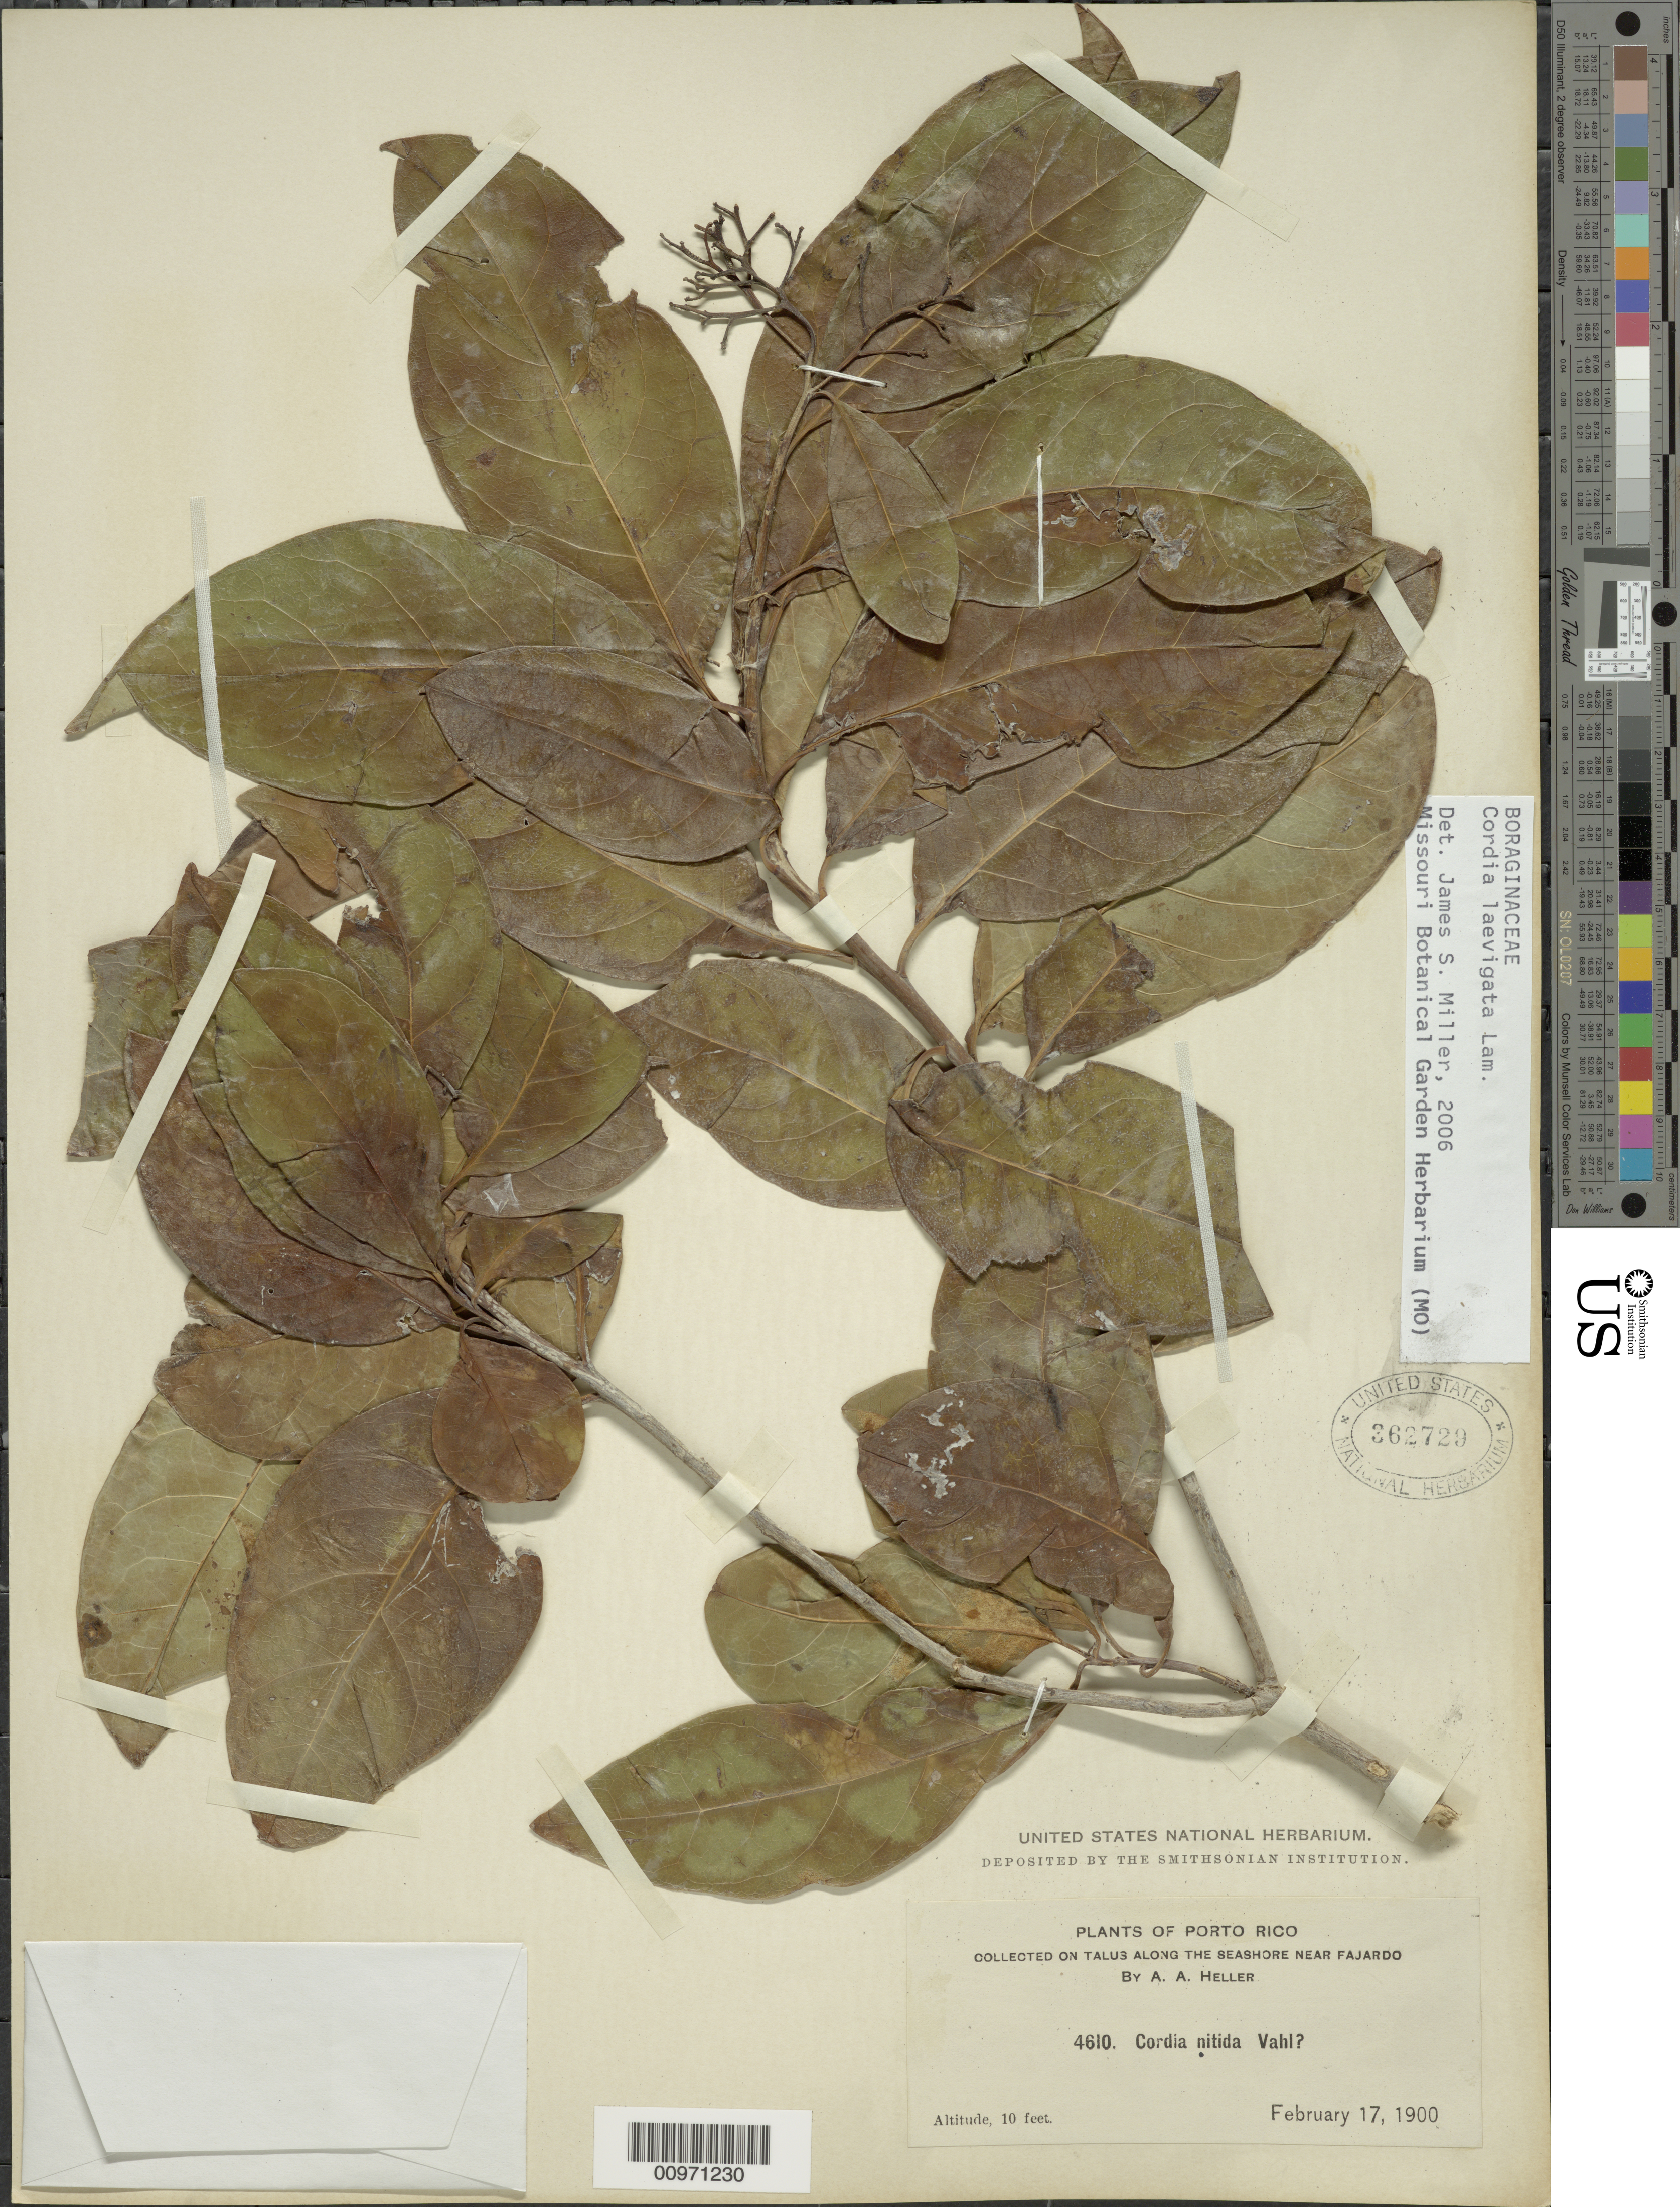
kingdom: Plantae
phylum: Tracheophyta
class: Magnoliopsida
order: Boraginales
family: Cordiaceae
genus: Cordia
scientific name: Cordia laevigata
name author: Lam.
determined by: Miller, James S., (MO), Missouri Botanical Garden (UNITED STATES)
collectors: A. A. Heller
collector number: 4610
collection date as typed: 17 Feb 1900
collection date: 1900-02-17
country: Puerto Rico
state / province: Fajardo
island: Puerto Rico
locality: Fajardo, near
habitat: On talus along seashore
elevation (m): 3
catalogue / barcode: US 362729